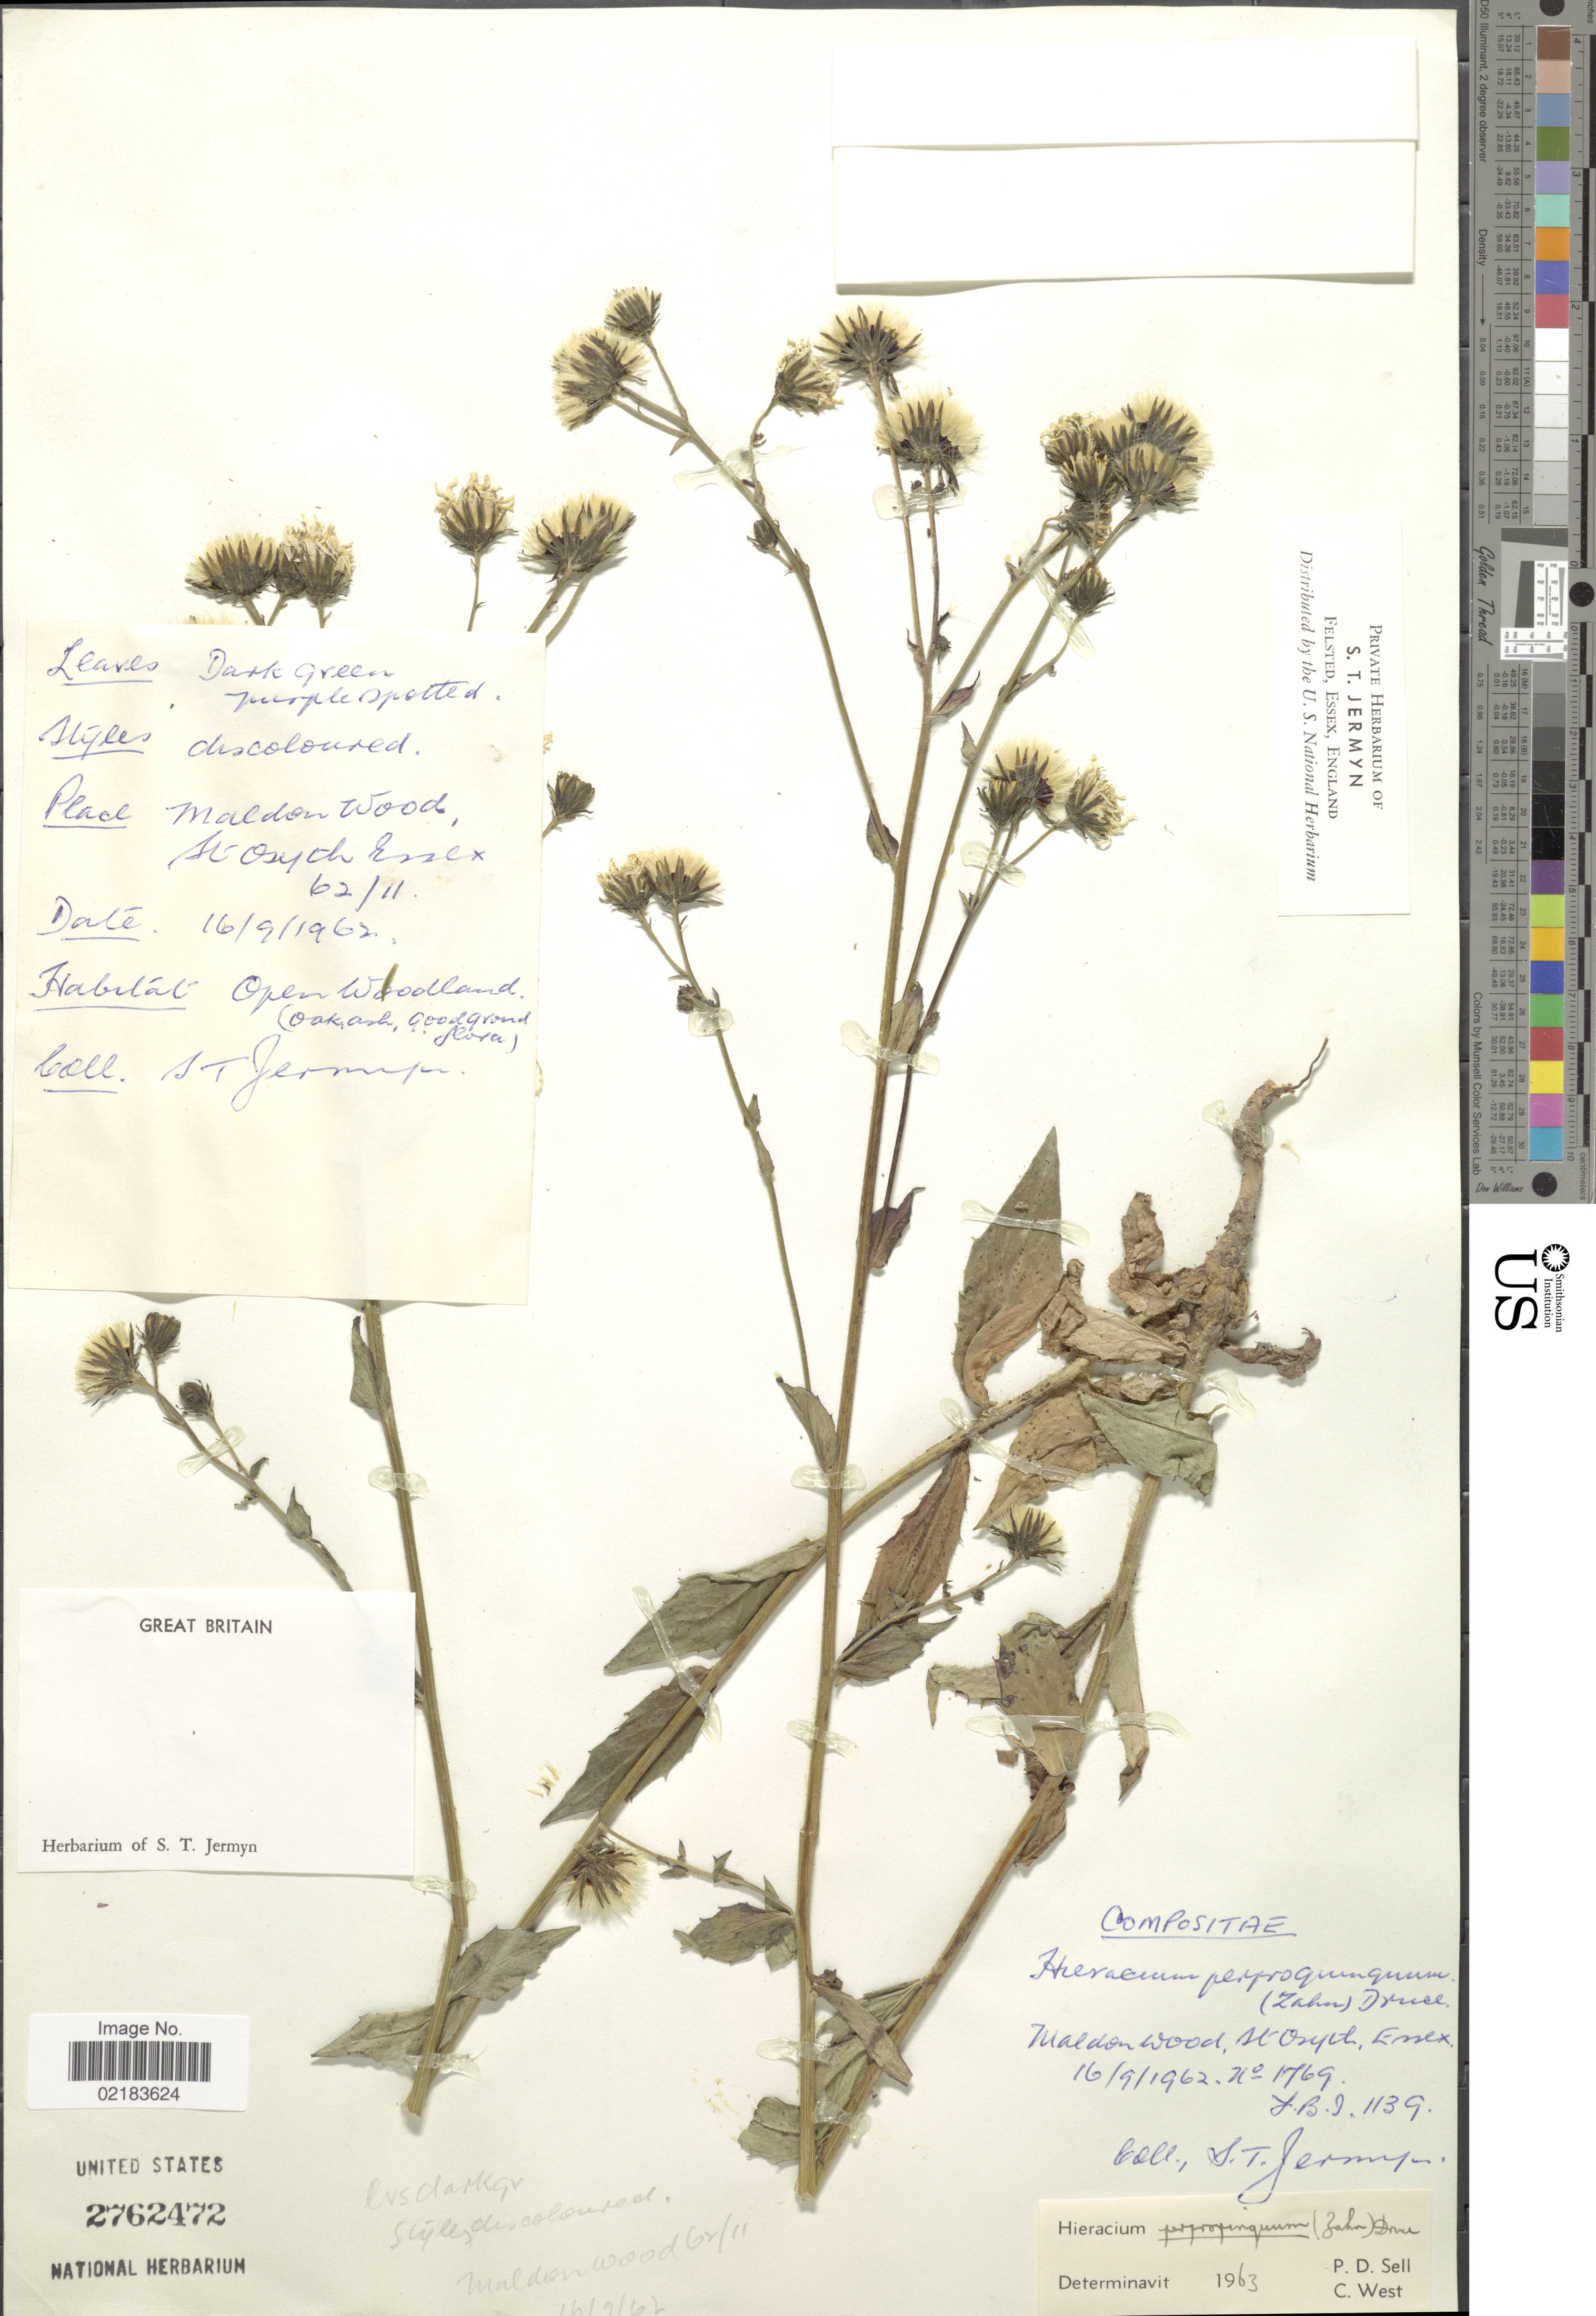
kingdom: Plantae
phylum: Tracheophyta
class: Magnoliopsida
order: Asterales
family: Asteraceae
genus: Hieracium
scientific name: Hieracium sabaudum subsp. propinguum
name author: (Sudre) Greuter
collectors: S. Jermyn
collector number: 1769/1139*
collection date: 1962-09-16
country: United Kingdom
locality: Maldon wood, St. Osyth, Essex 62/11 open woodland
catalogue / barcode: US 2762472